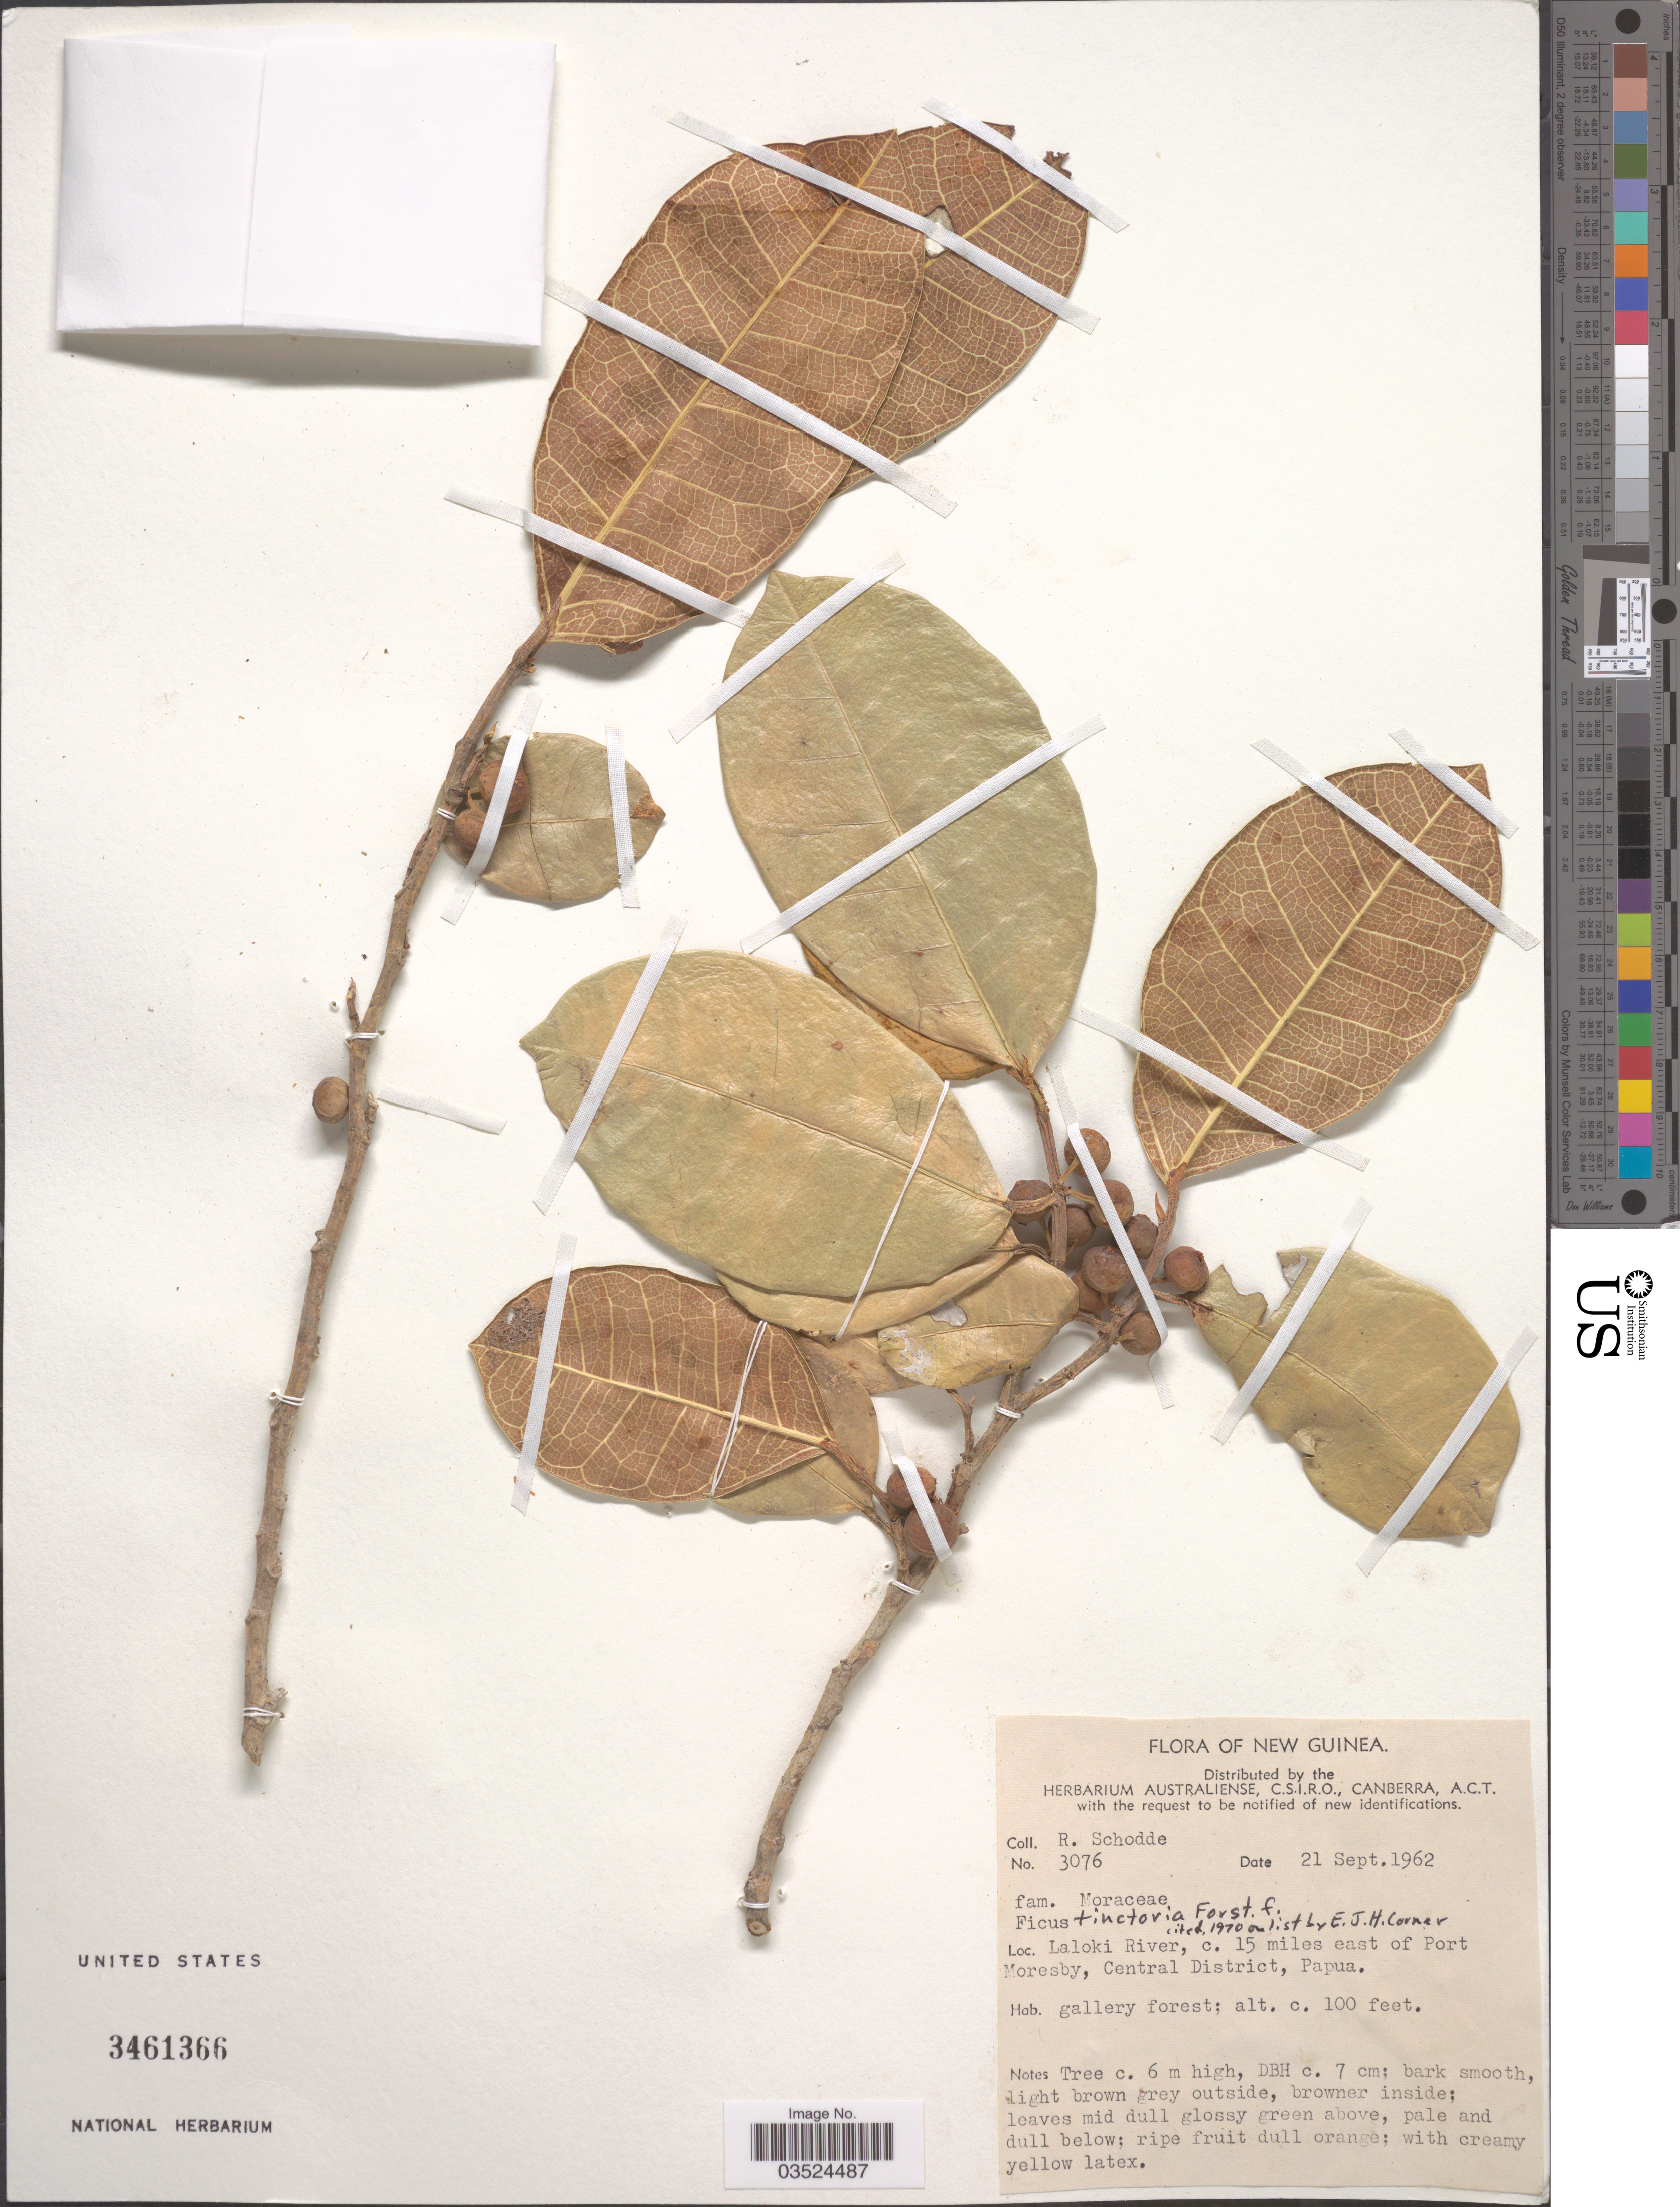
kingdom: Plantae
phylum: Tracheophyta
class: Magnoliopsida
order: Rosales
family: Moraceae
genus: Ficus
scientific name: Ficus tinctoria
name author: G. Forst.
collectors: R. Schodde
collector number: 3076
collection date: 1962-09-21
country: Papua New Guinea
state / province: Central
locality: New Guinea. Laloki River, c. 15 miles east of Port Moresby, Central District, Papua.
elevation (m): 30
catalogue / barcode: US 3461366